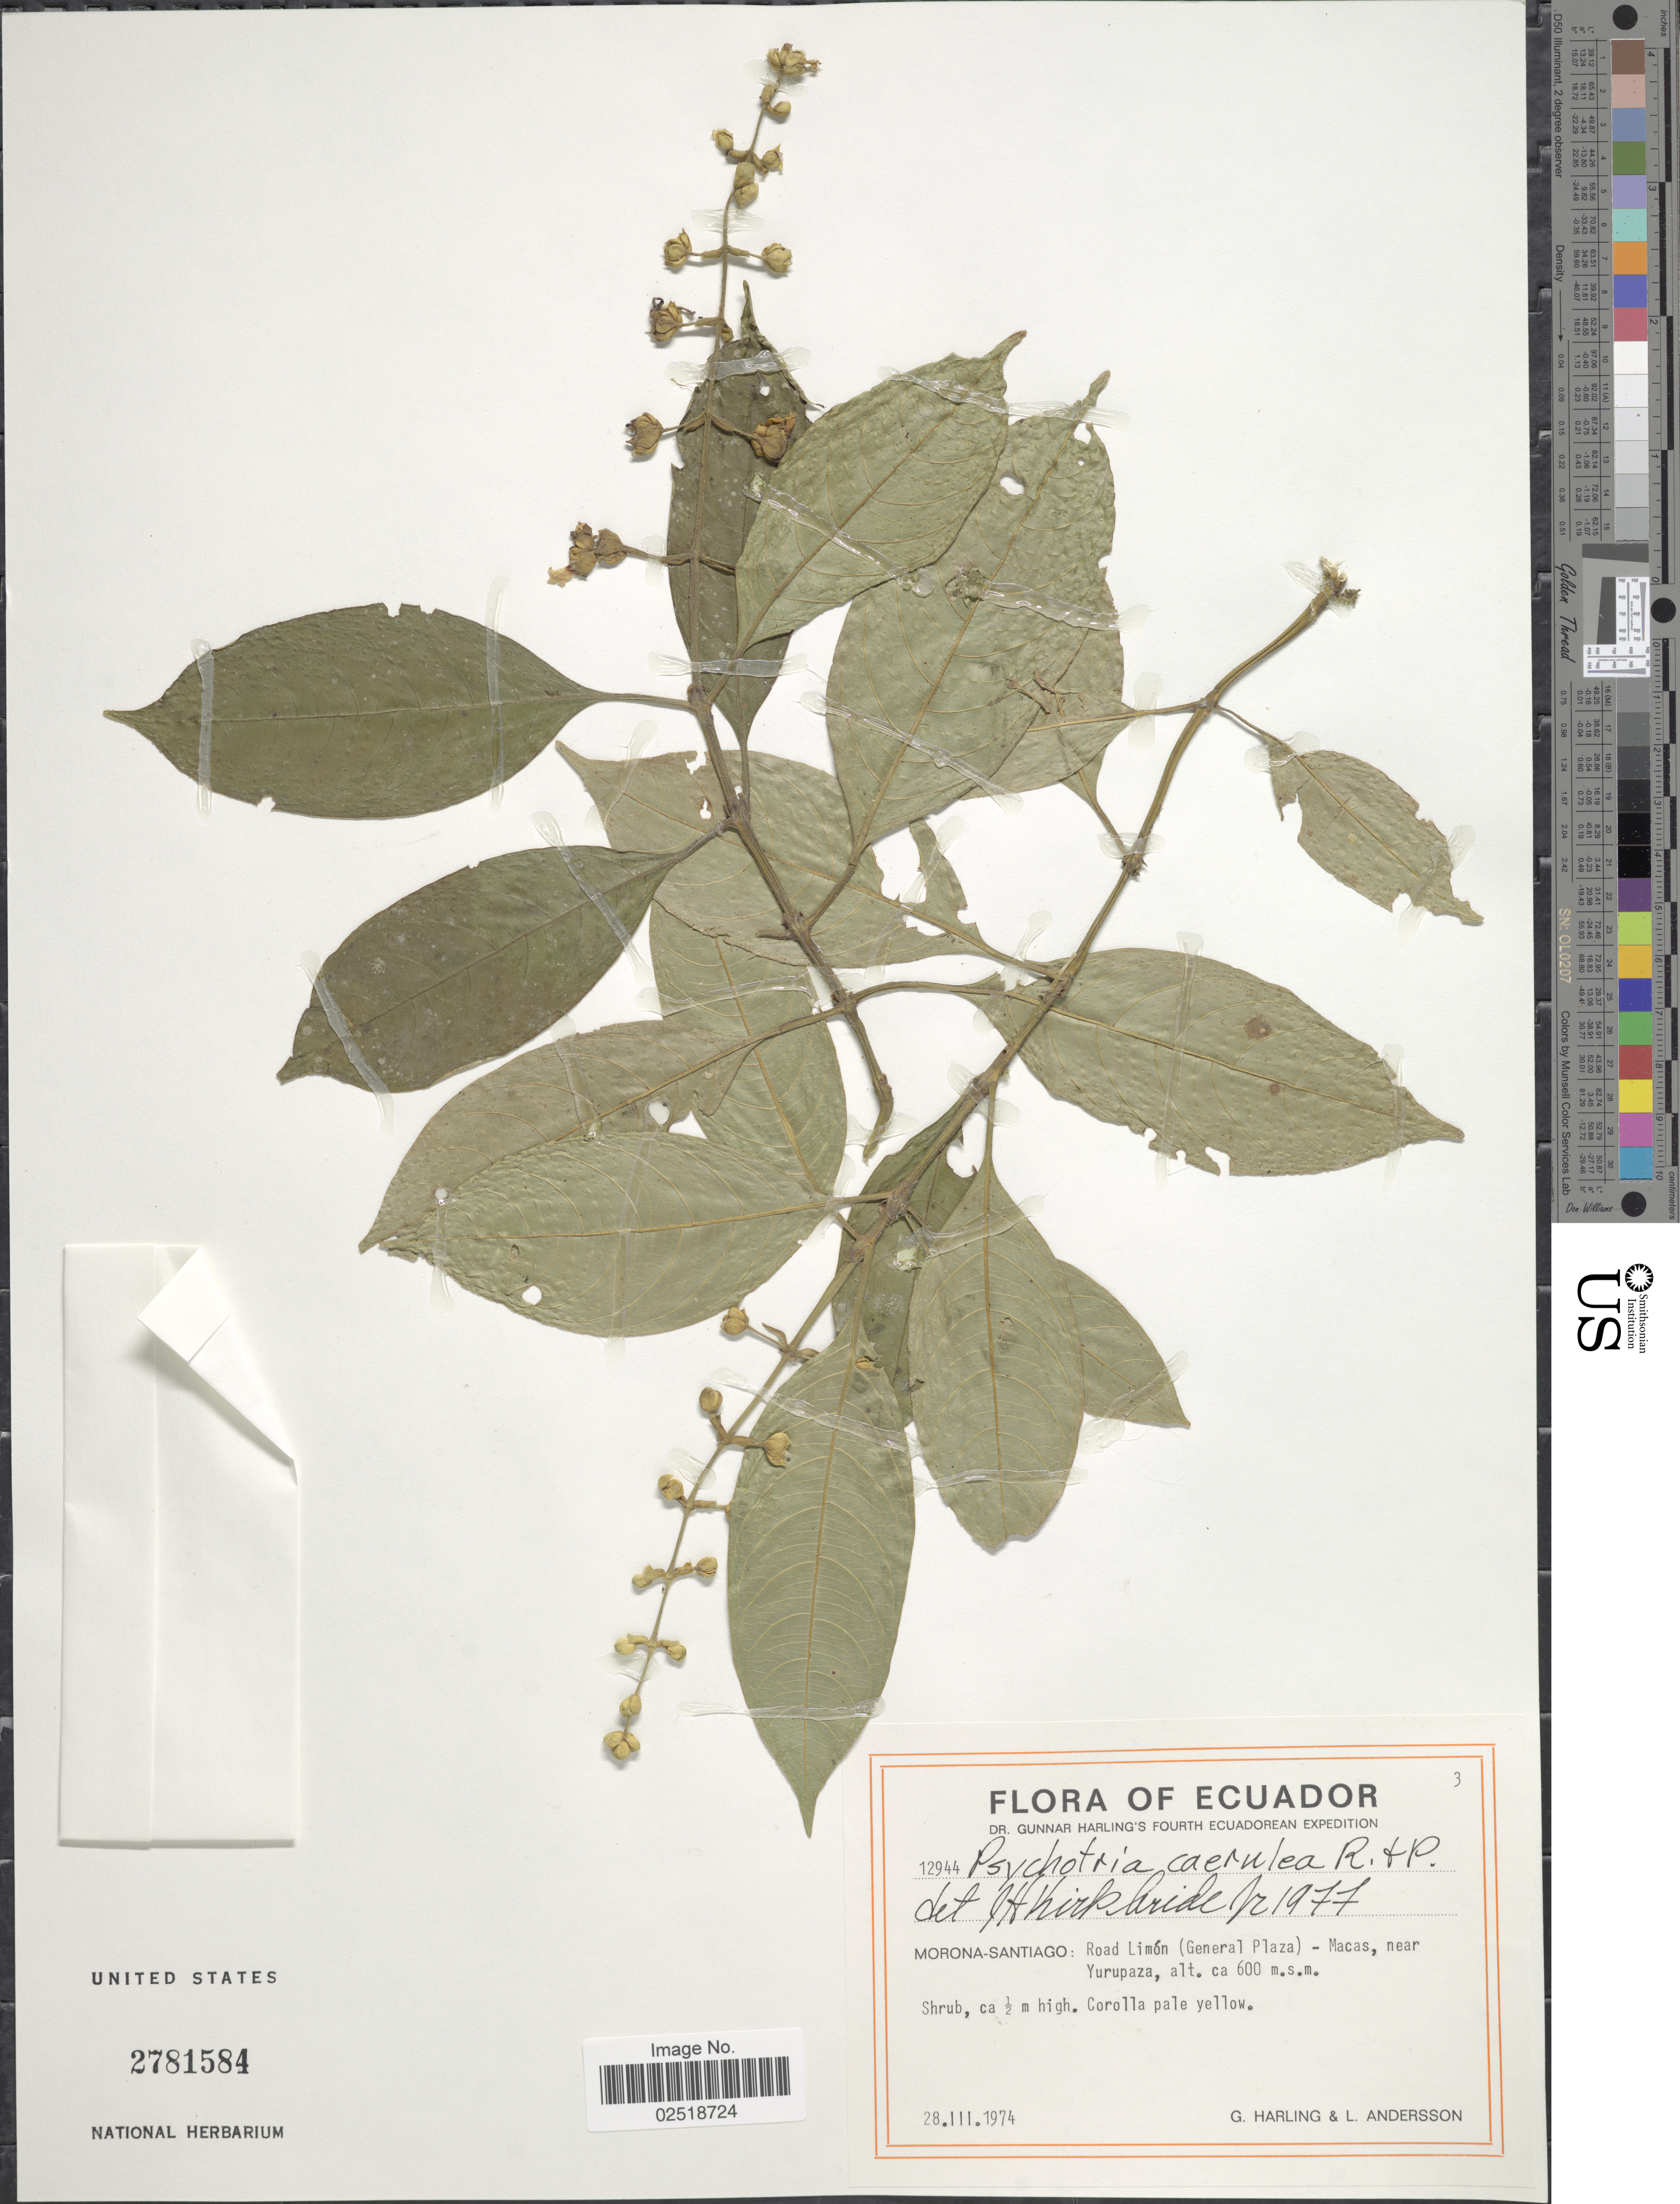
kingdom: Plantae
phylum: Tracheophyta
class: Magnoliopsida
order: Gentianales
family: Rubiaceae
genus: Psychotria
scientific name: Psychotria caerulea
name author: Ruiz & Pav.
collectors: G. Harling & L. Andersson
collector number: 12944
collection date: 1974-03-28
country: Ecuador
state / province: Morona-Santiago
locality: Road Limón (General Plaza) - Macas, near Yurupaza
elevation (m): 600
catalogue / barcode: US 2781584